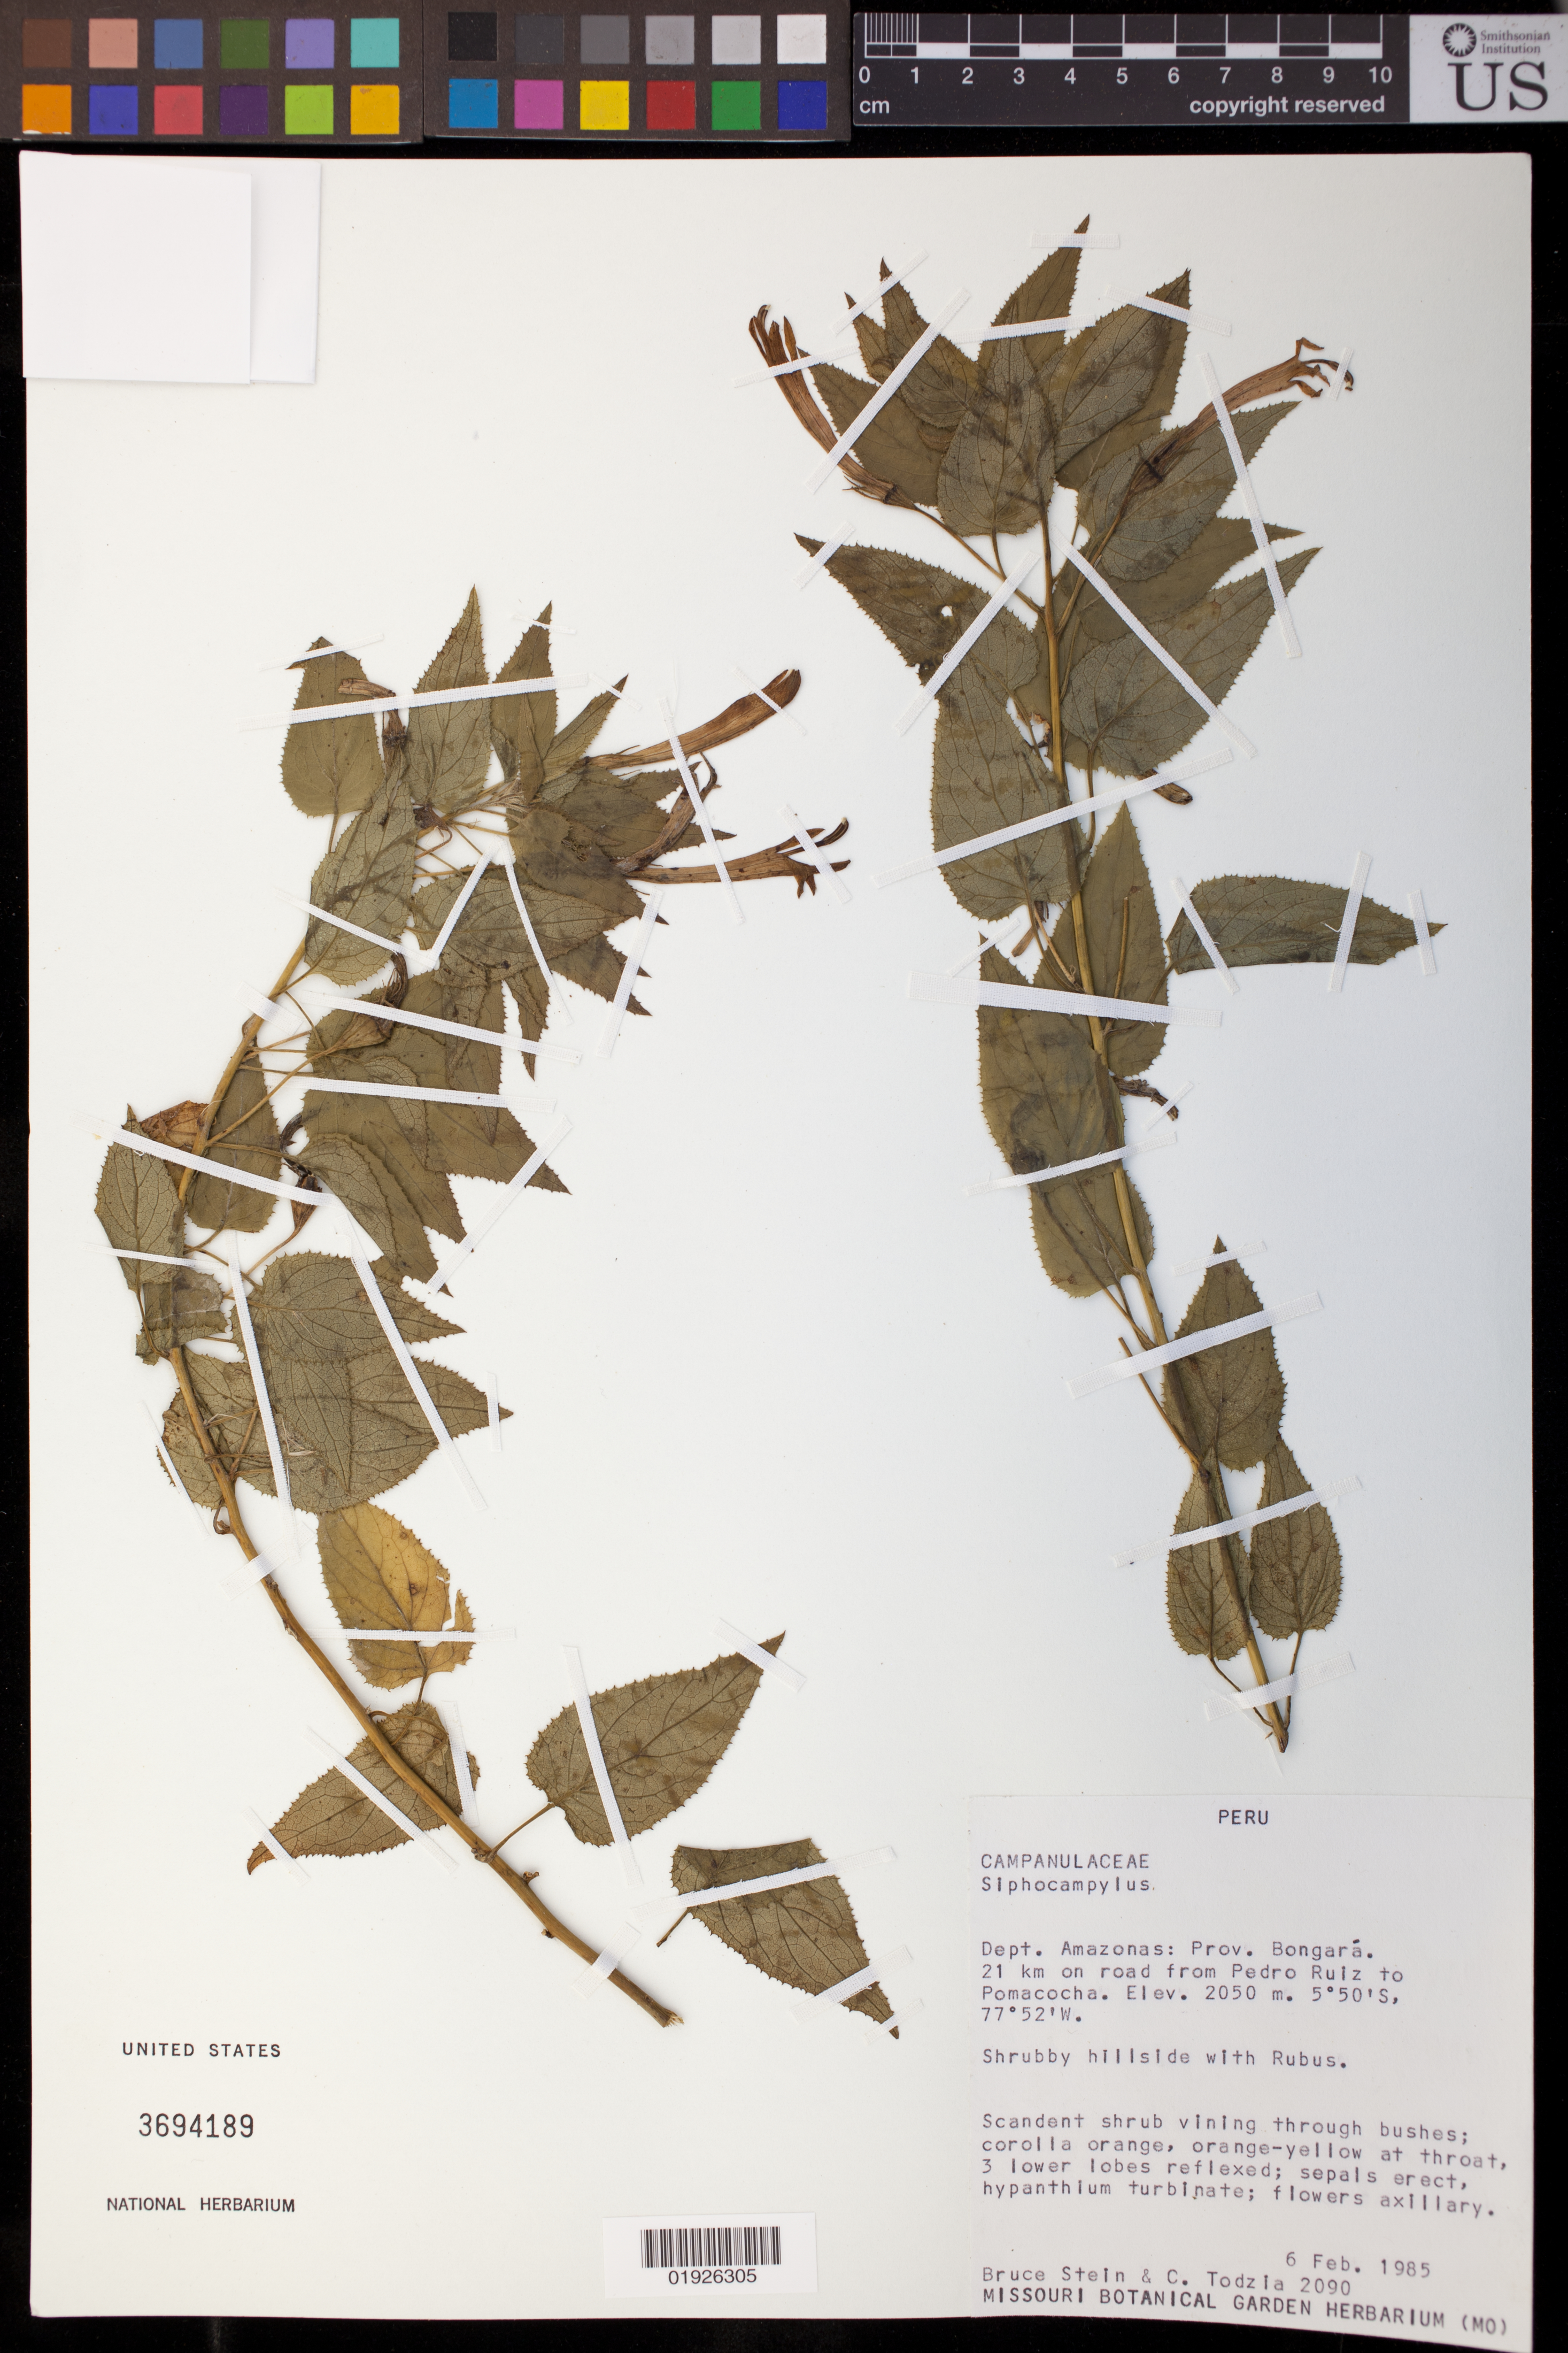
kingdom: Plantae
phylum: Tracheophyta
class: Magnoliopsida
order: Asterales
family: Campanulaceae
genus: Siphocampylus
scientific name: Siphocampylus sp.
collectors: B. A. Stein & C. A. Todzia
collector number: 2090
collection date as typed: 06 Feb 1985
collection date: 1985-02-06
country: Peru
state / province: Amazonas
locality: Prov. Bongará, 21 km on road from Pedro Ruiz to Pomacocha.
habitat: Shrubby hillside with Rubus.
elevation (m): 2050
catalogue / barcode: US 3694189